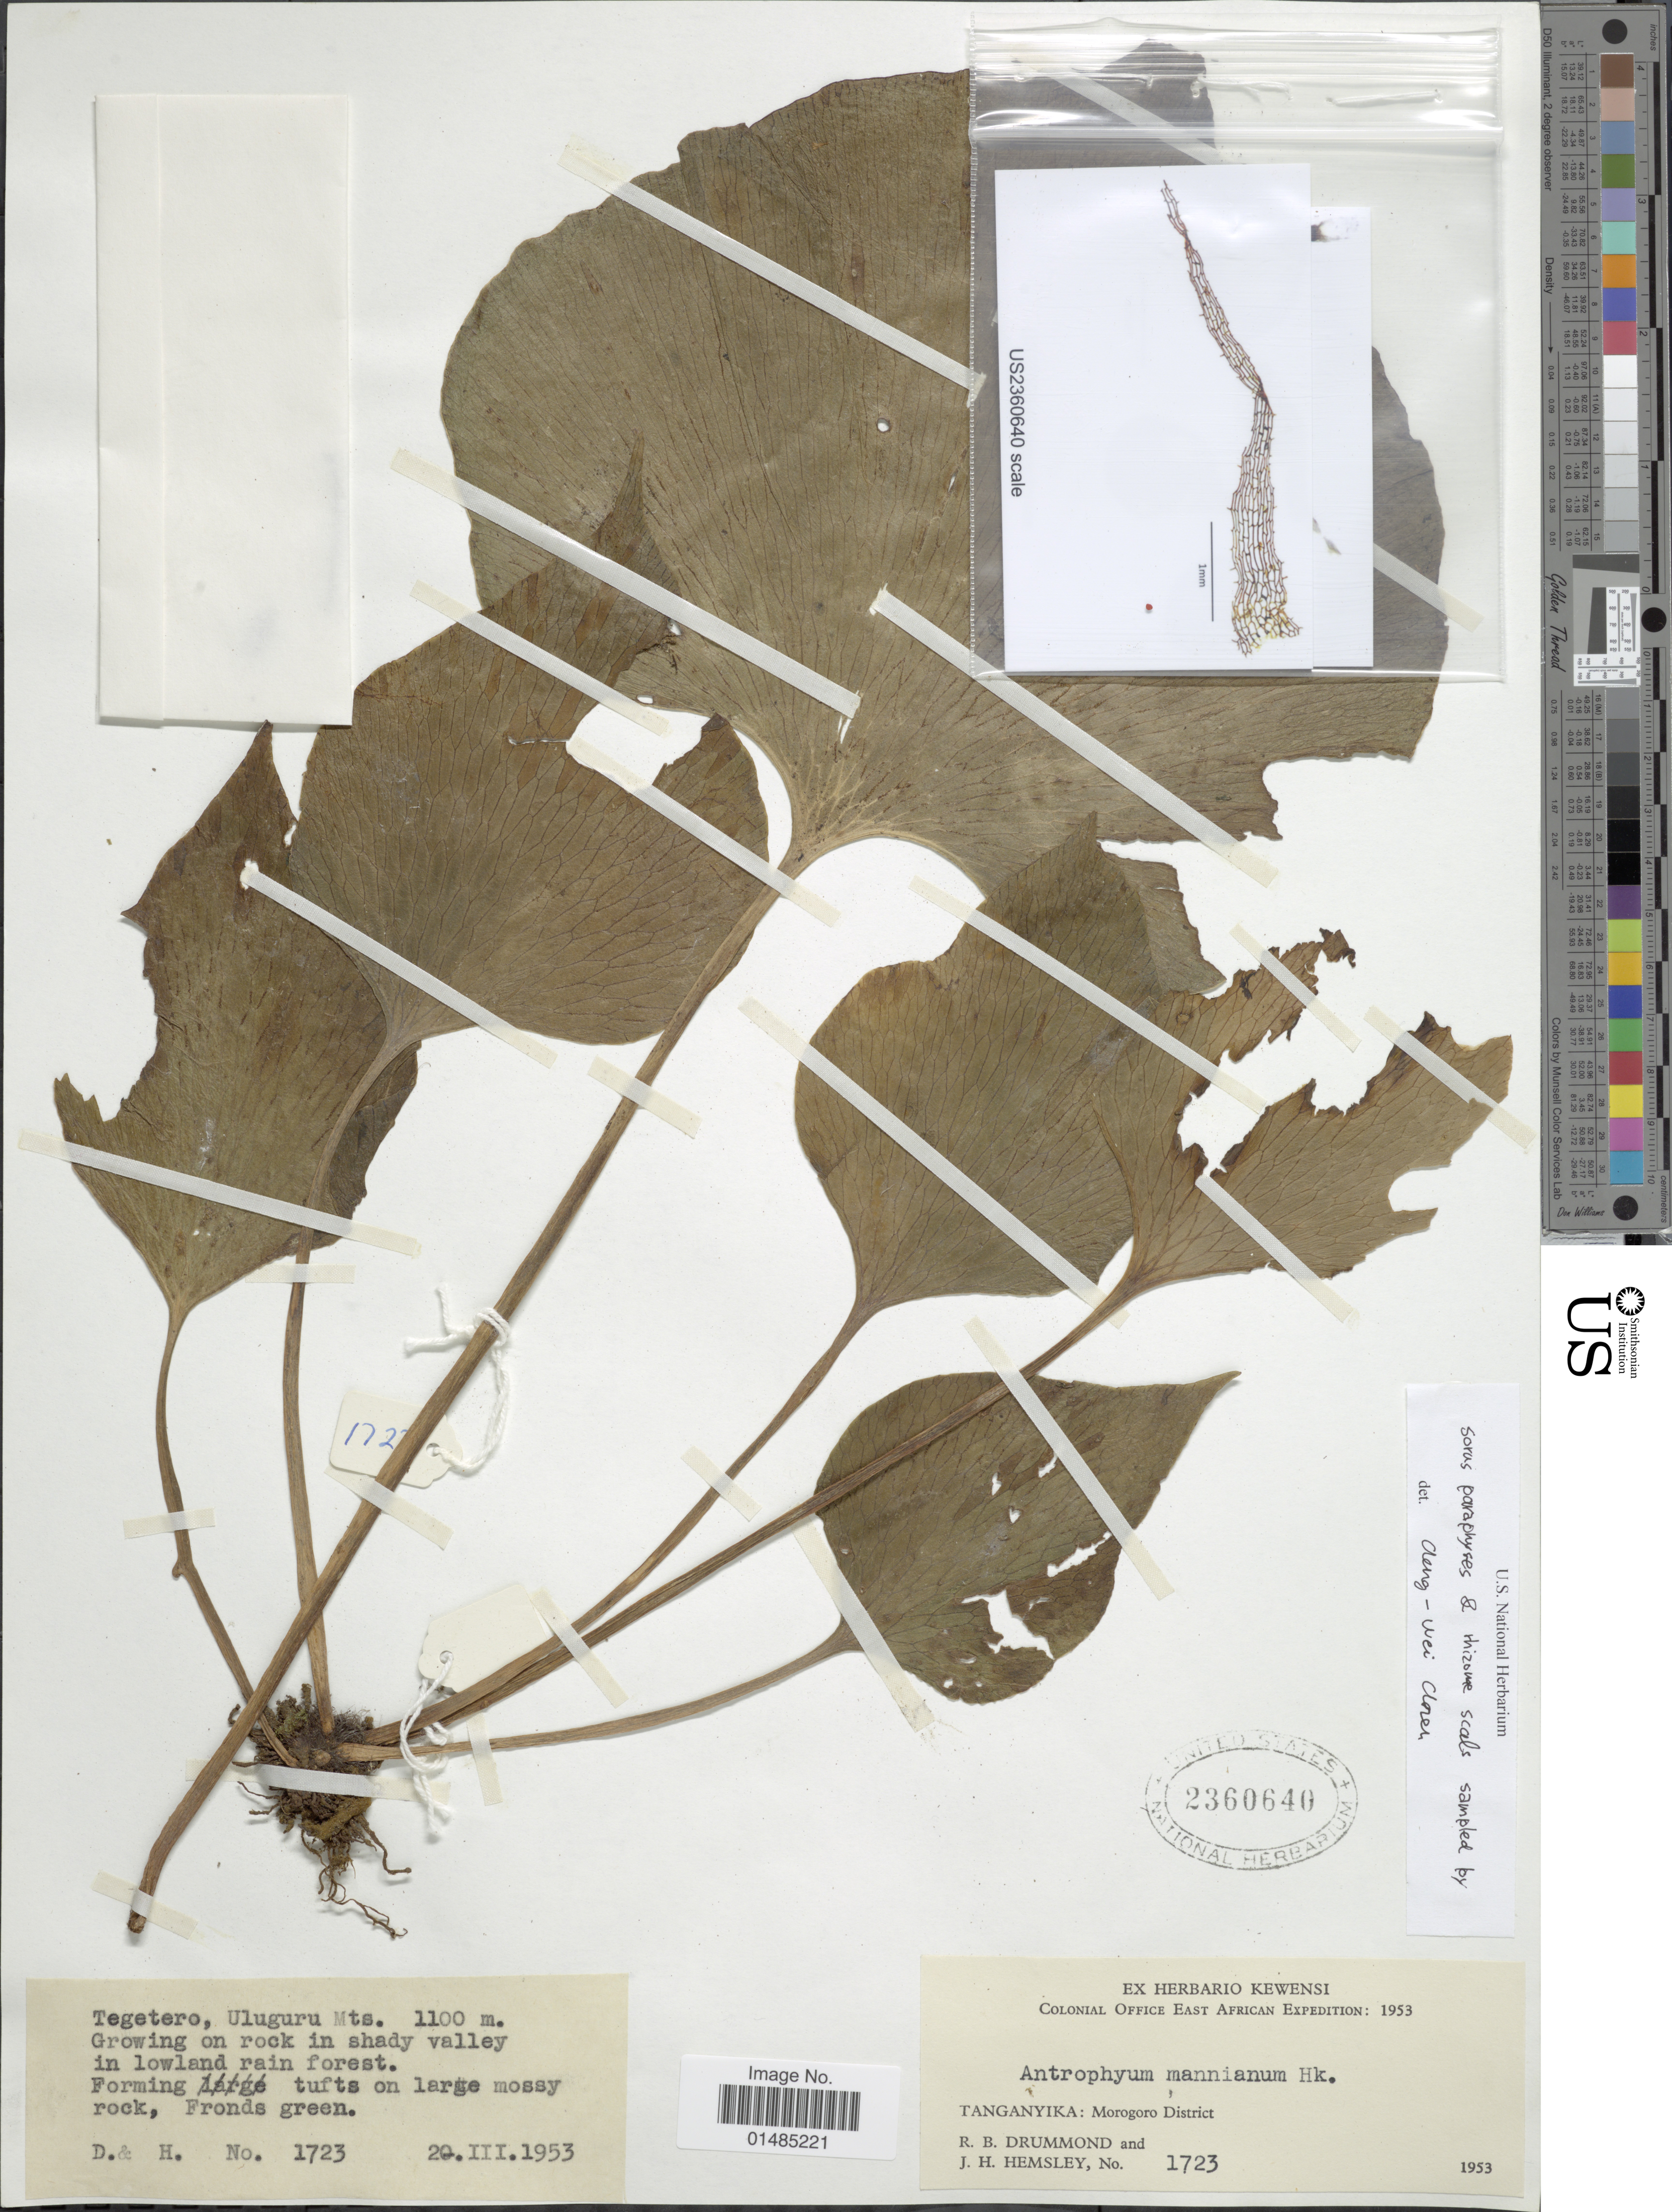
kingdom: Plantae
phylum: Tracheophyta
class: Polypodiopsida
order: Polypodiales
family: Pteridaceae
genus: Antrophyum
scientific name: Antrophyum mannianum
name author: Hook.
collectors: R. Drummond & J. H. Hemsley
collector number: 1723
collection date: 1953-03-20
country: Tanzania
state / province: Morogoro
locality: East Africa, Tanganyika: Morogoro District, Tegetero, Uluguru Mts.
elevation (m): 1100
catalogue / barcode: US 2360640